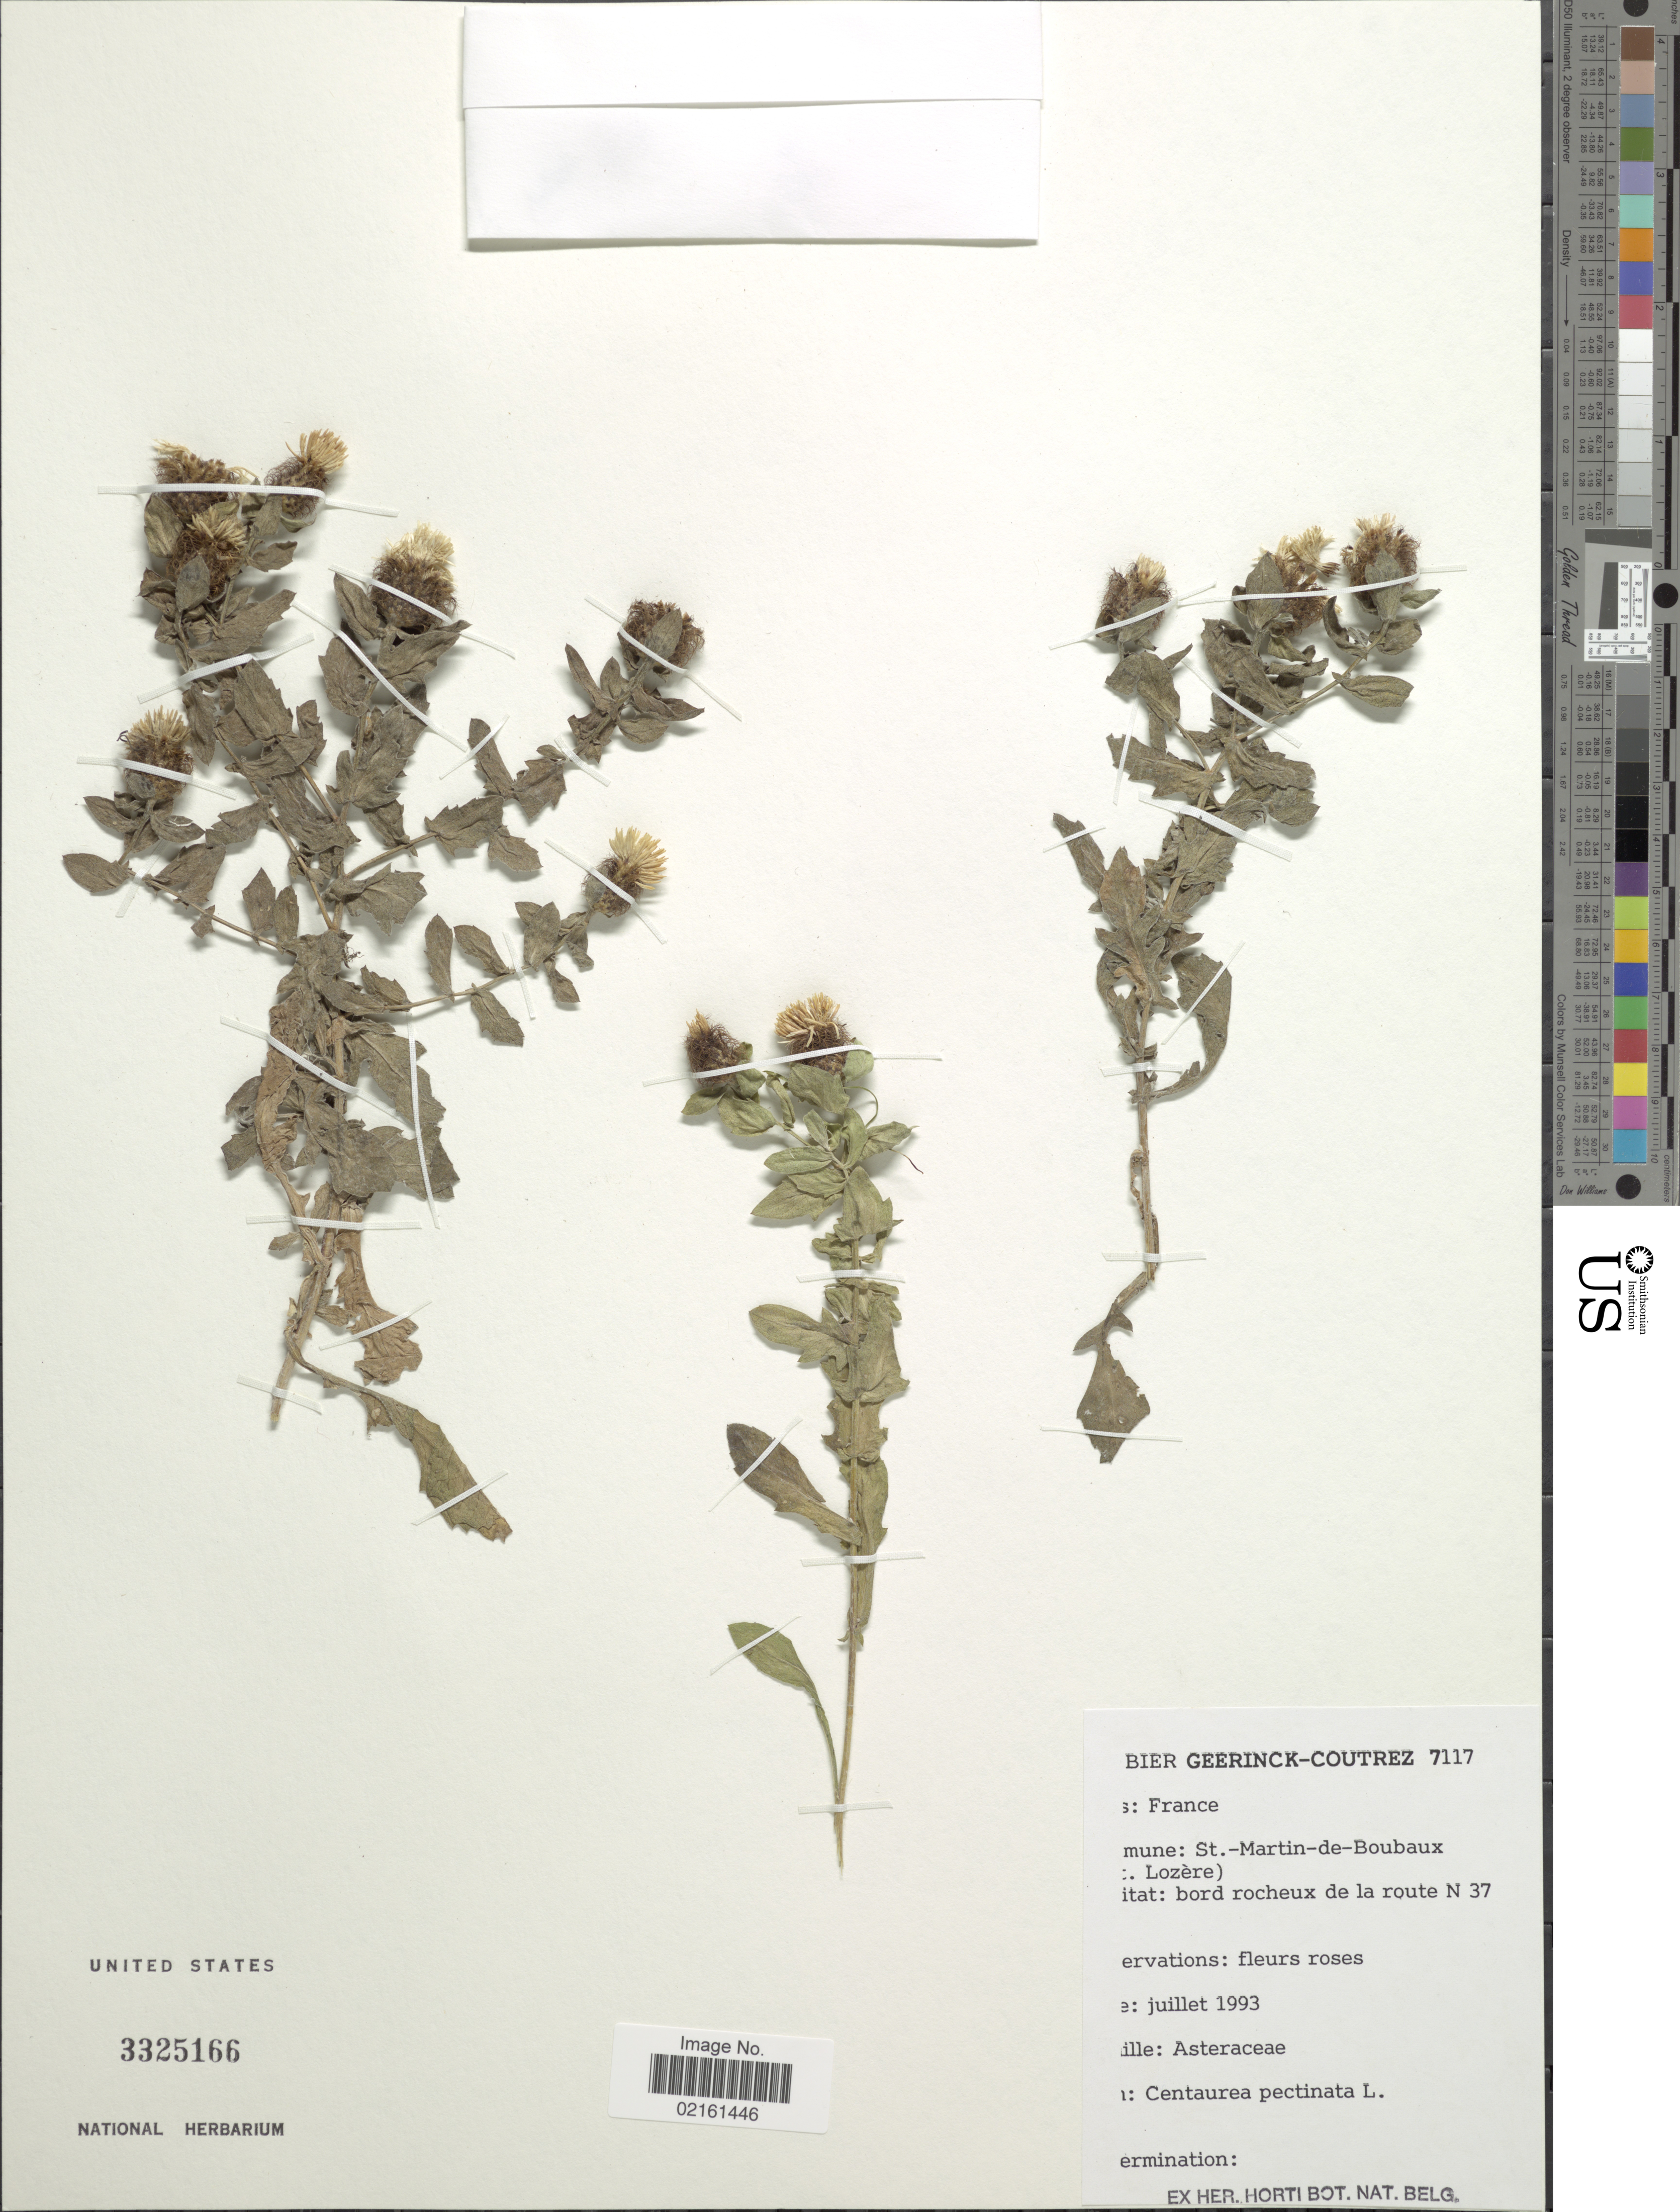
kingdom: Plantae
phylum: Tracheophyta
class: Magnoliopsida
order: Asterales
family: Asteraceae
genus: Centaurea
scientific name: Centaurea pectinata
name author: L.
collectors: Geerinck-Coutrez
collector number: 7117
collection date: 1993-09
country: France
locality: [illegible text]mune, St.-Martin-de-Boubaux (Lozere), route N 37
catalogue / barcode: US 3325166